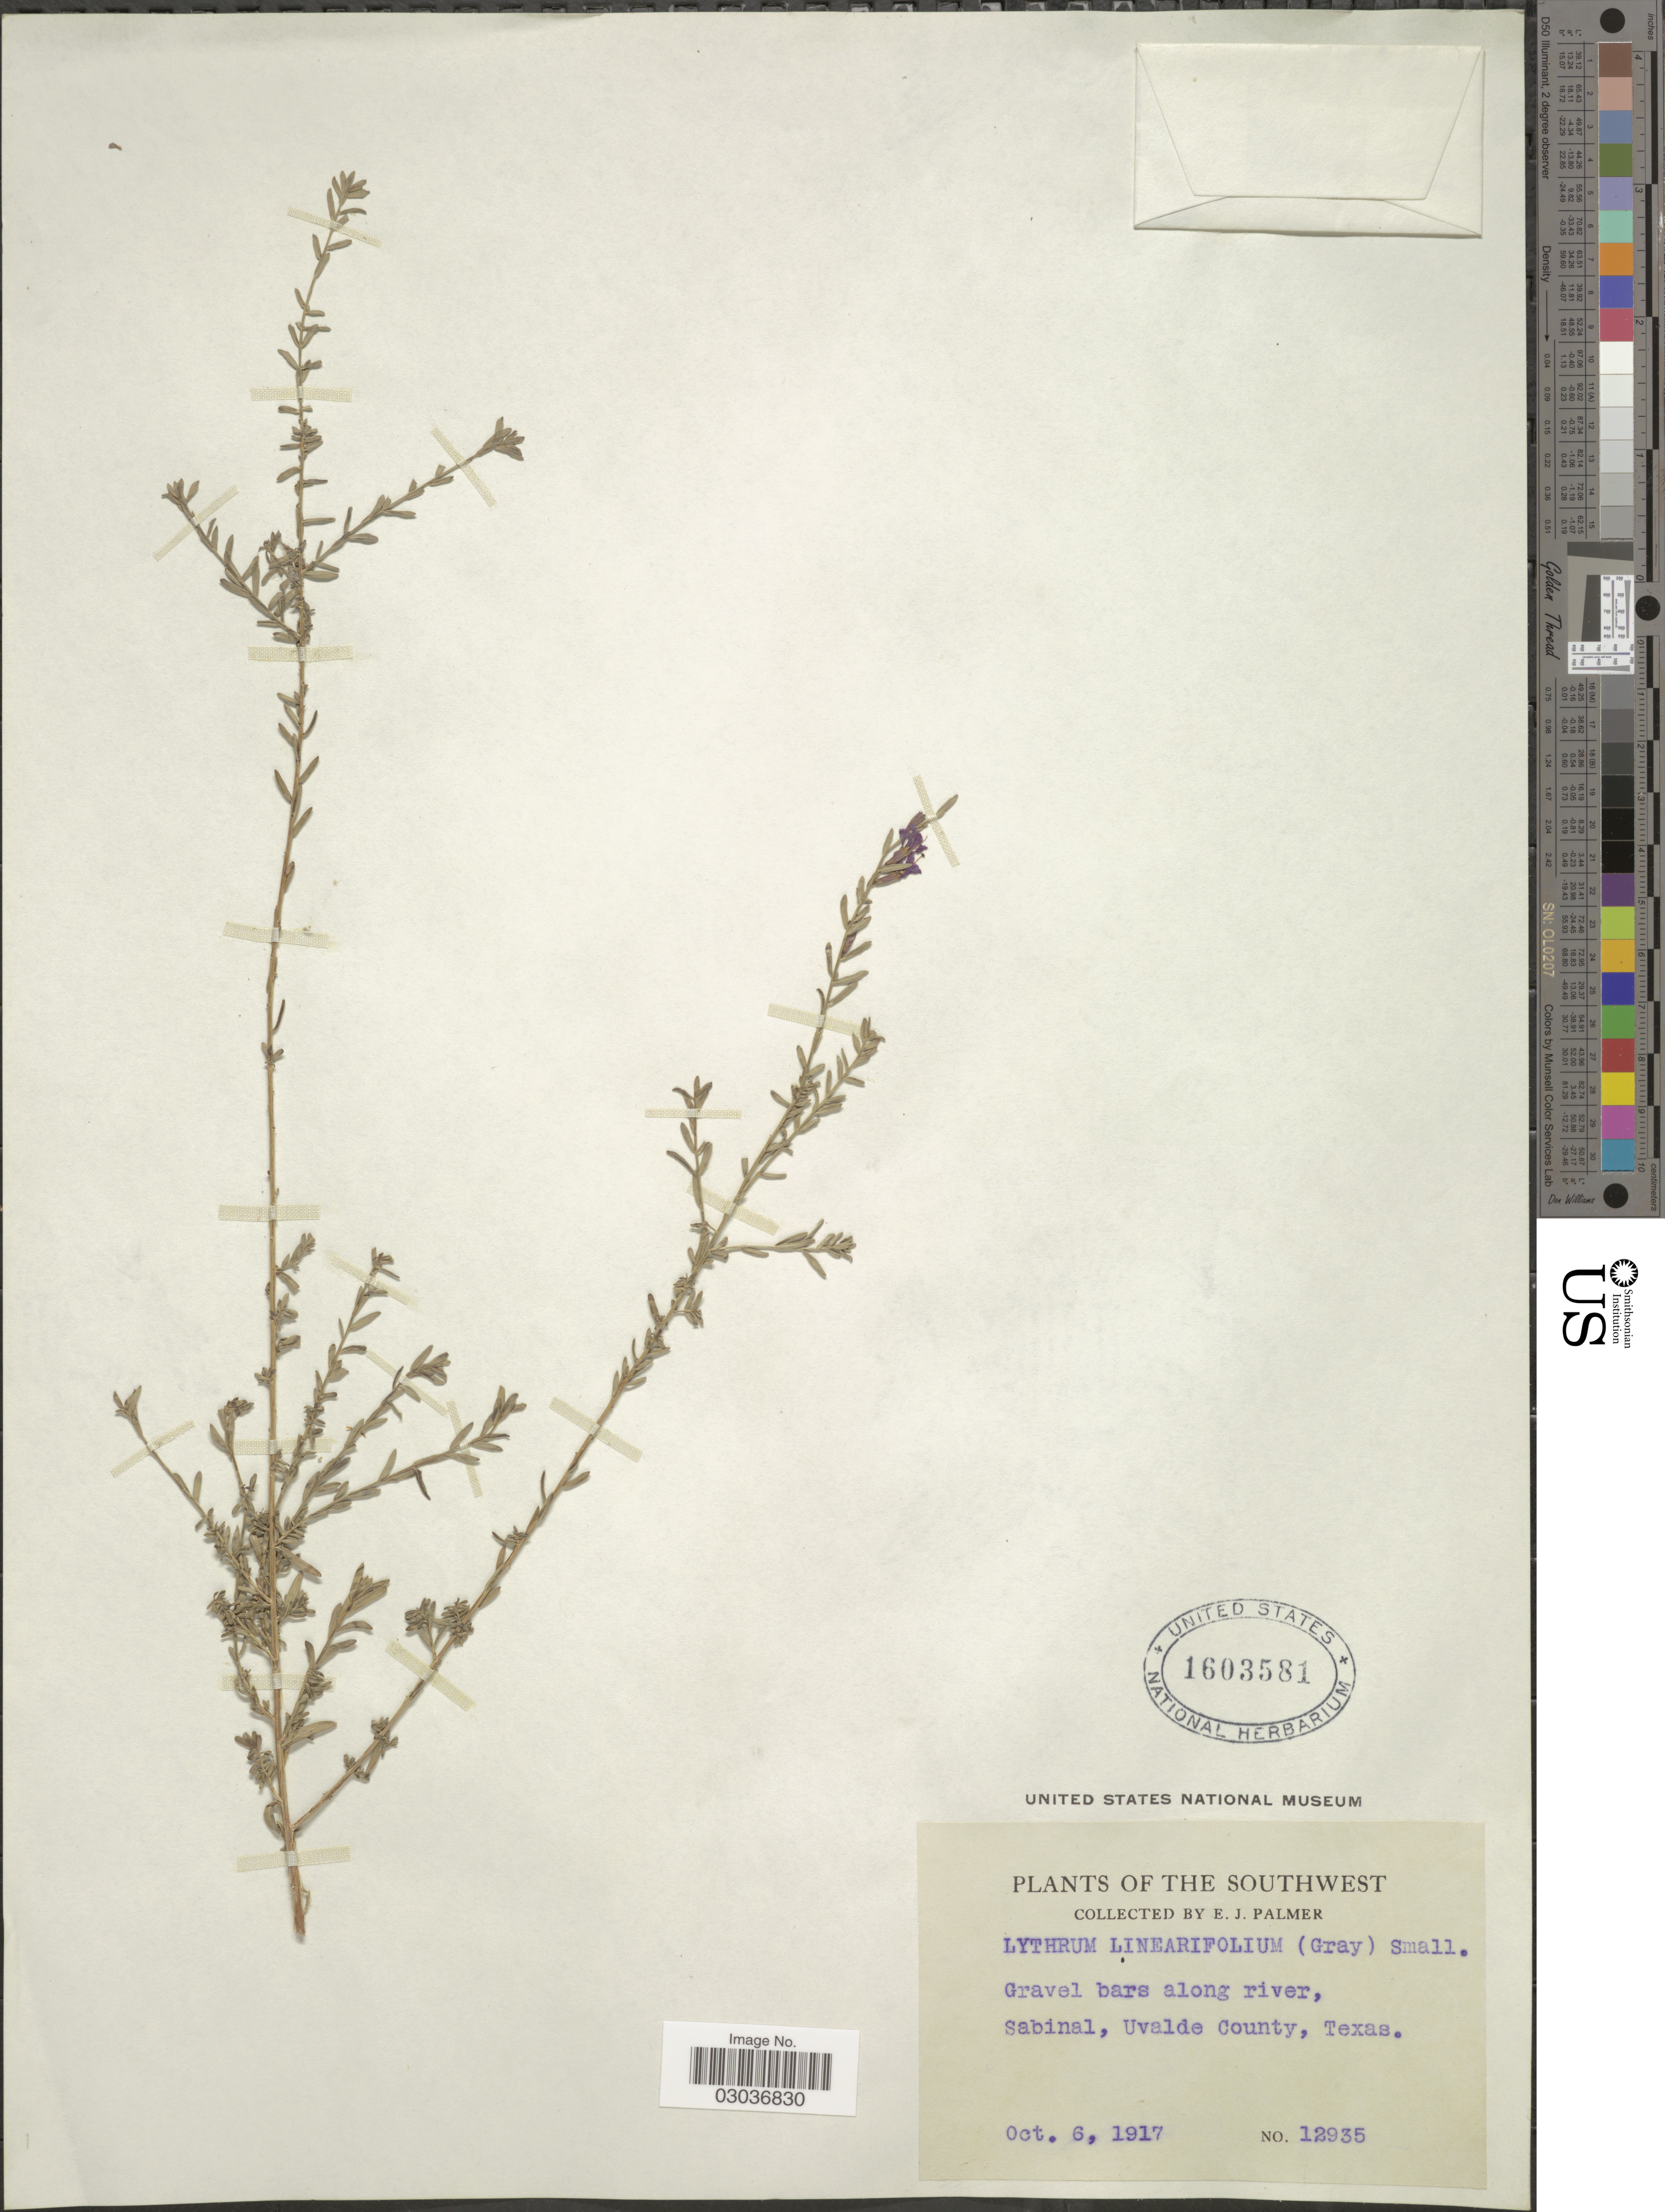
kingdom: Plantae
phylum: Tracheophyta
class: Magnoliopsida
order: Myrtales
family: Lythraceae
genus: Lythrum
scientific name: Lythrum californicum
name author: Torr. & A. Gray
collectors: E. J. Palmer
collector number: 12935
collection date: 1917-10-06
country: United States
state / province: Texas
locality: The Southwest. Gravel bars along river, Sabinal, Uvalde County.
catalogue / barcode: US 1603581